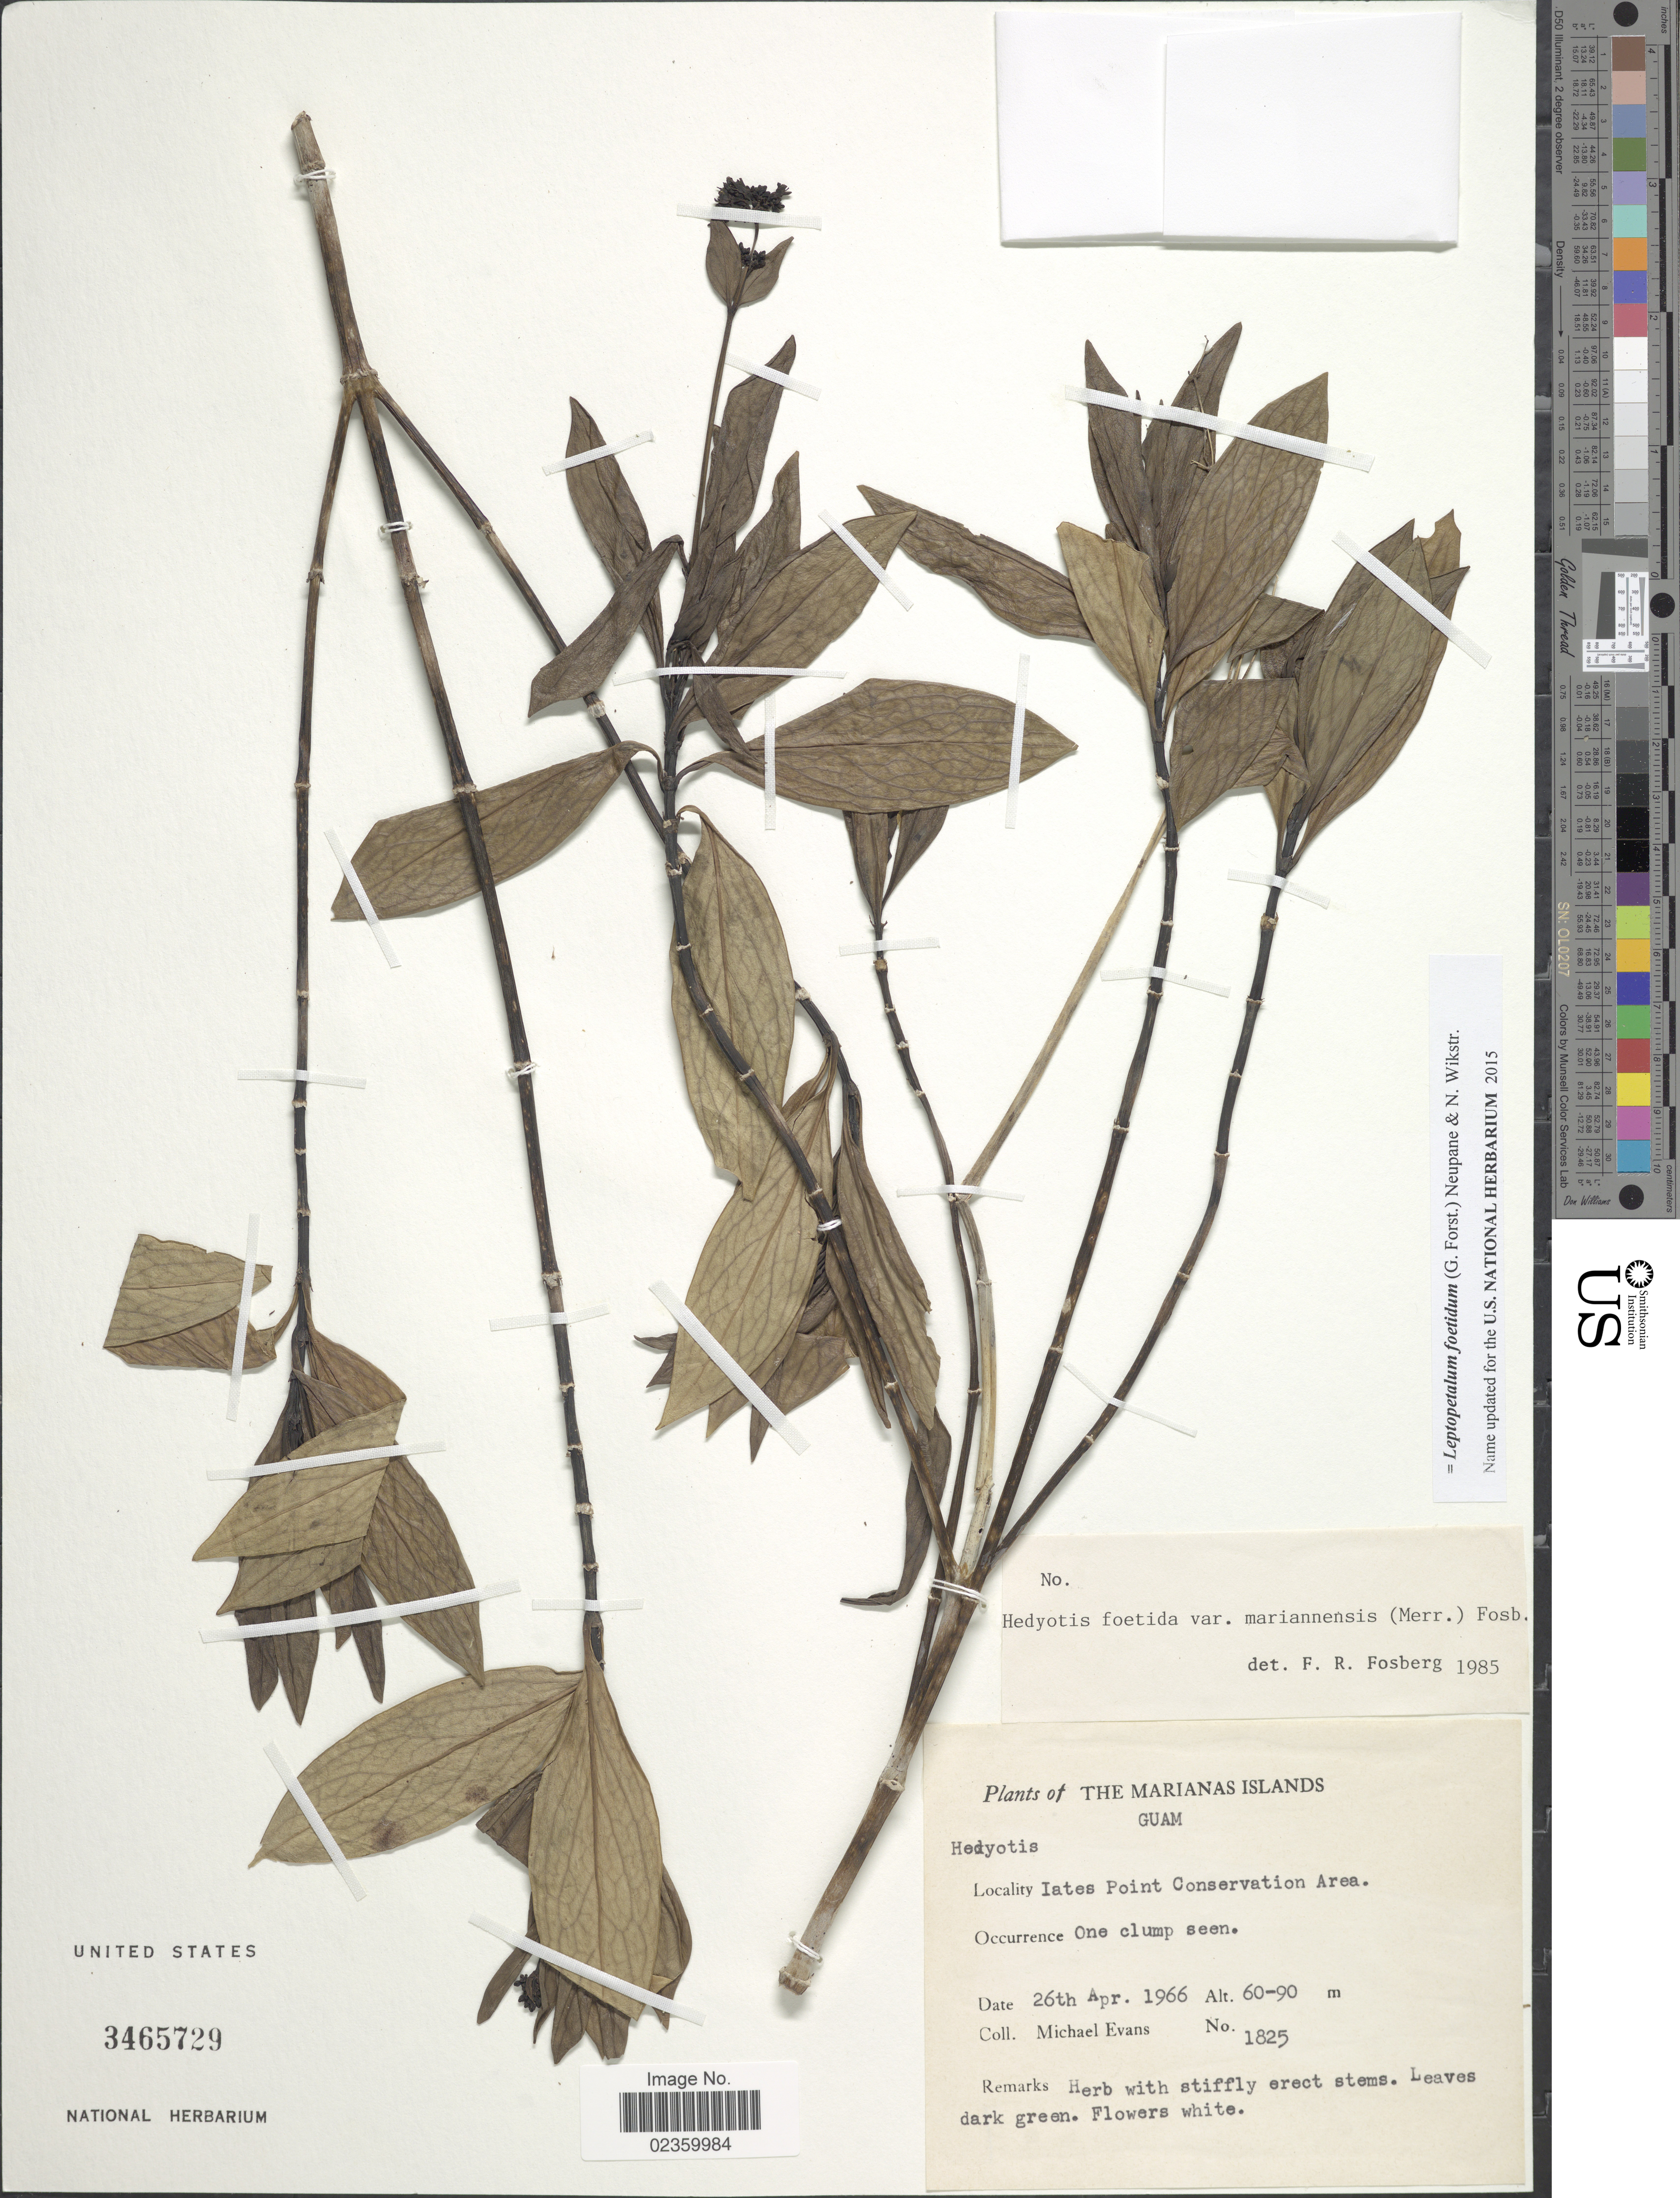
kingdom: Plantae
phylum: Tracheophyta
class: Magnoliopsida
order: Gentianales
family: Rubiaceae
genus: Leptopetalum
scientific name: Leptopetalum foetidum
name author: (G. Forst.) Neupane & N. Wikstr.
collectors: M. Evans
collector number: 1825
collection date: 1966-04-26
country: Guam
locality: The Marianas Islands. Iates Point Conservation Area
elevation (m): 60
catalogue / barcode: US 3465729